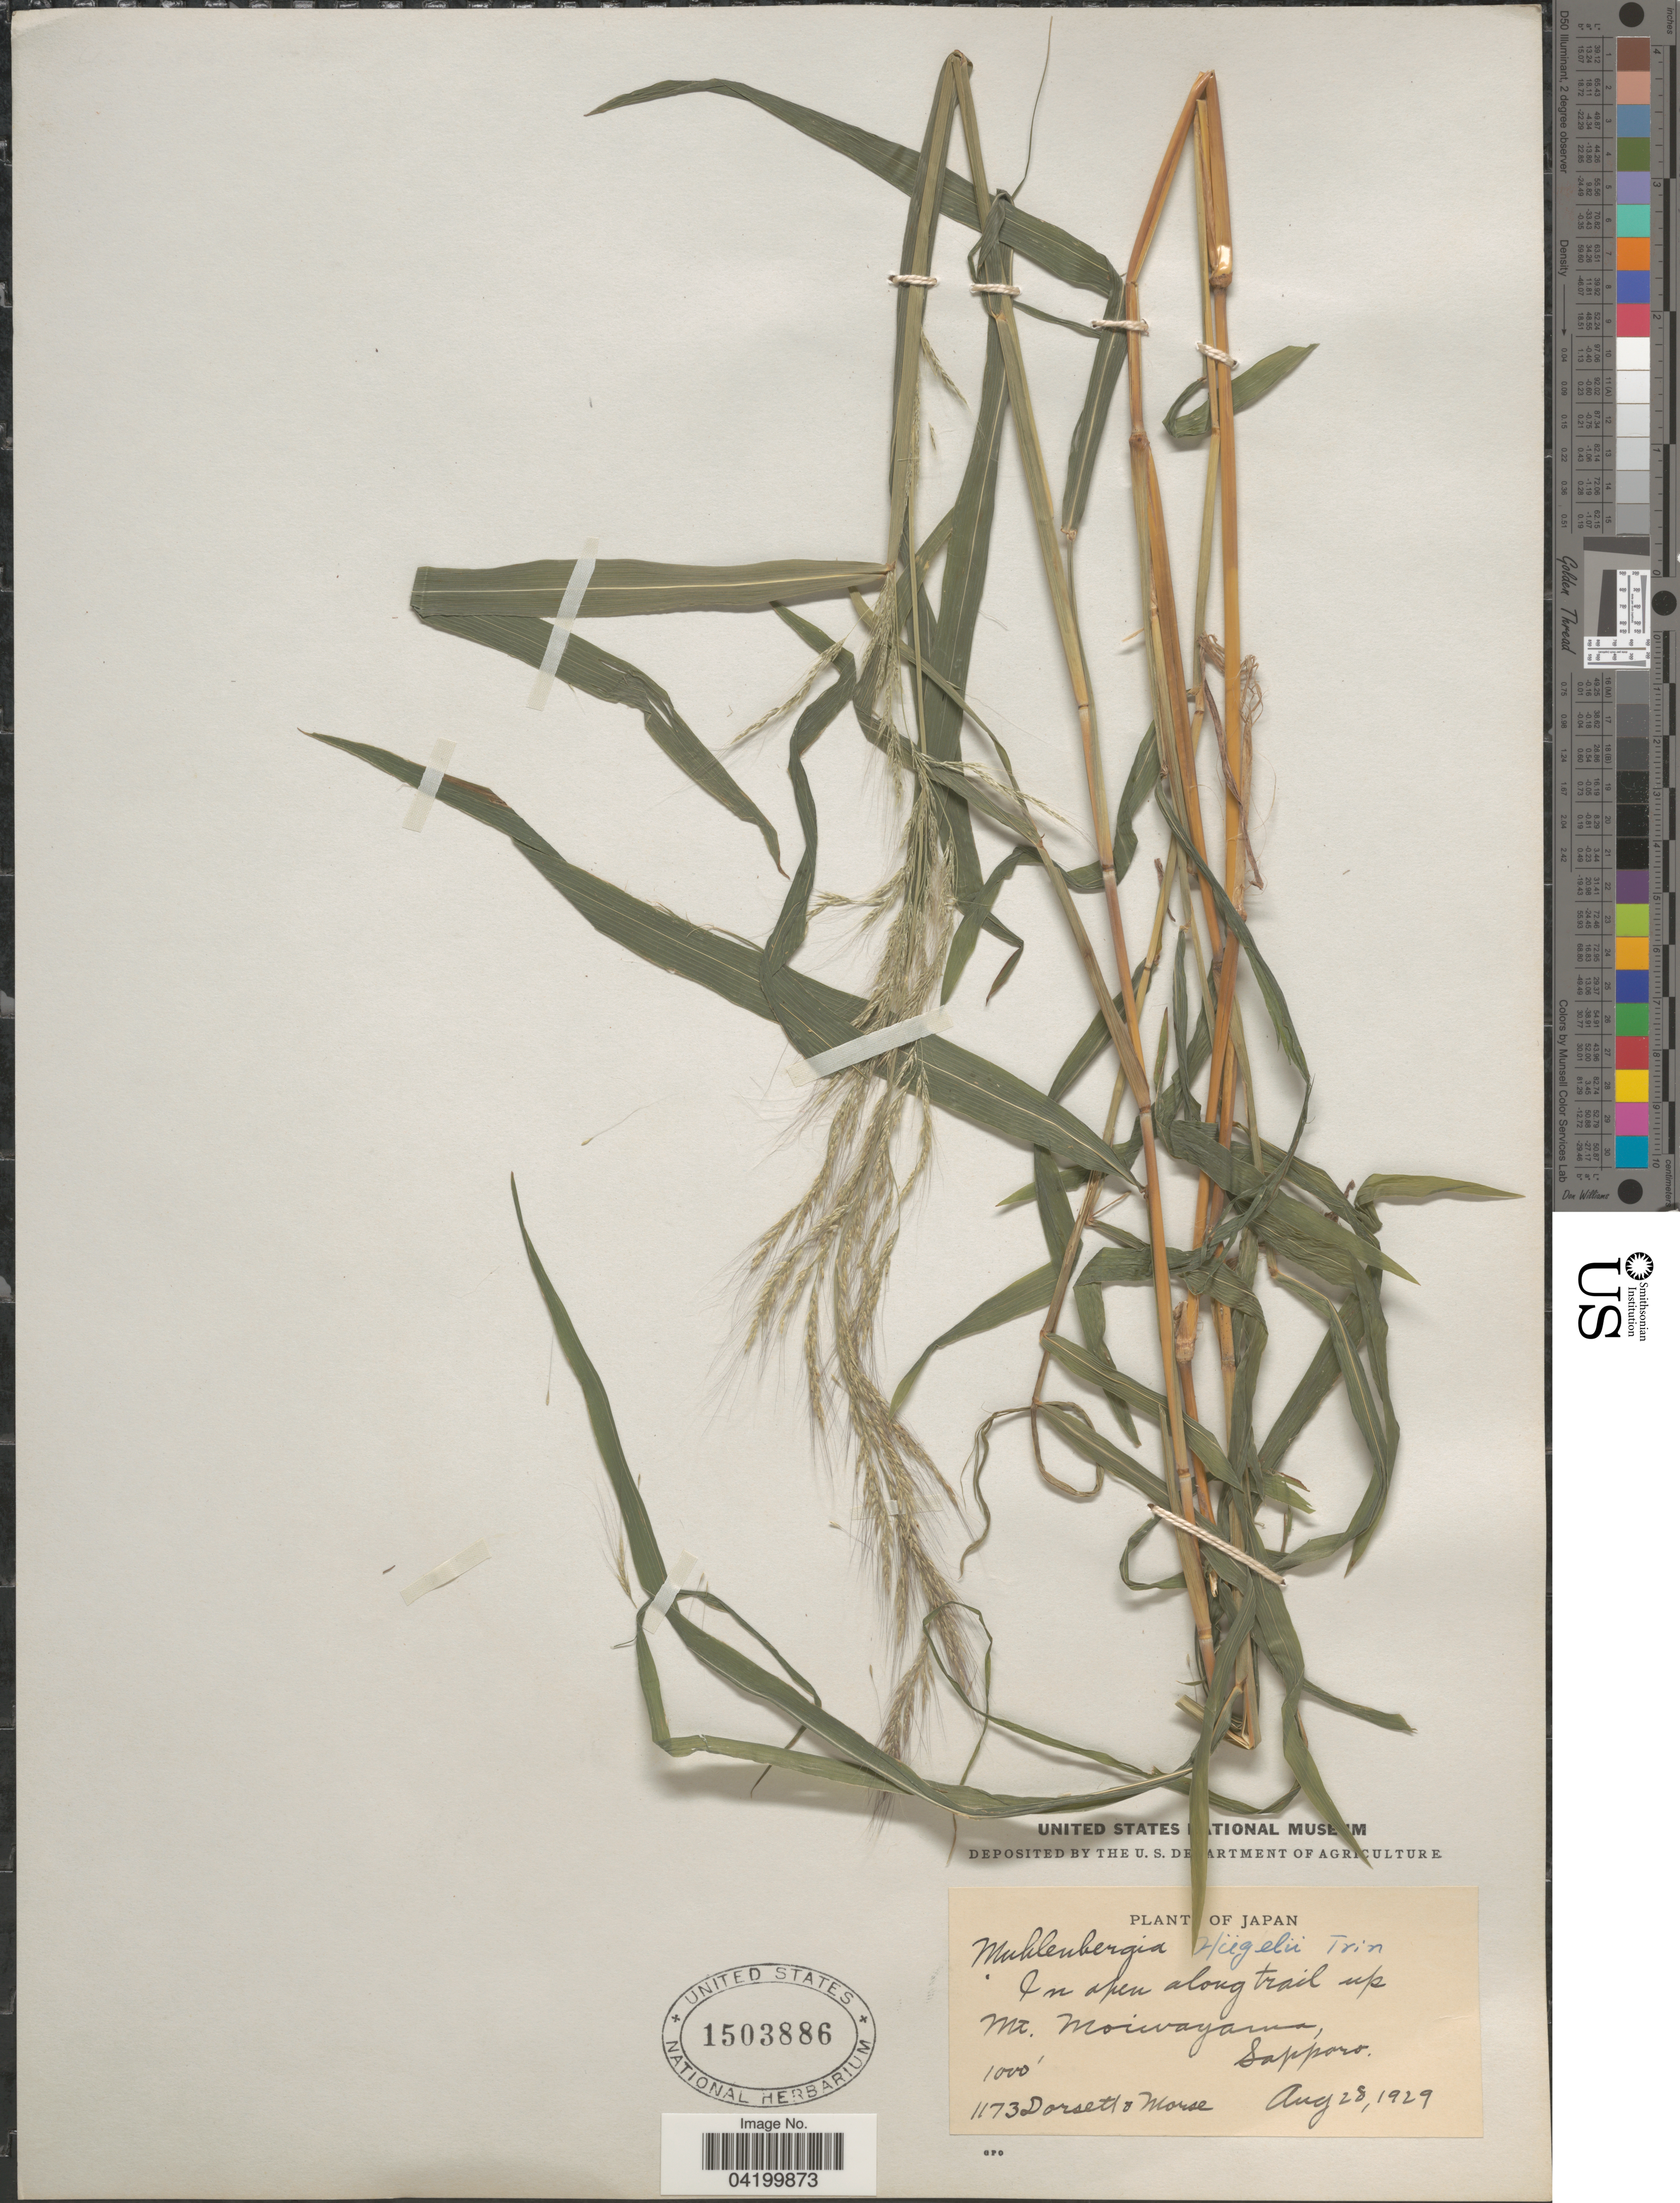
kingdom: Plantae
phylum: Tracheophyta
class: Liliopsida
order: Poales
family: Poaceae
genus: Muhlenbergia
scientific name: Muhlenbergia huegelii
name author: Trin.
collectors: -- Dorsett & -. Morse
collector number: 1173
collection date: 1929-08-28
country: Japan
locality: In open along trail up Mt. Moiwayama, Sapporo.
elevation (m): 305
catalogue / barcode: US 1503886